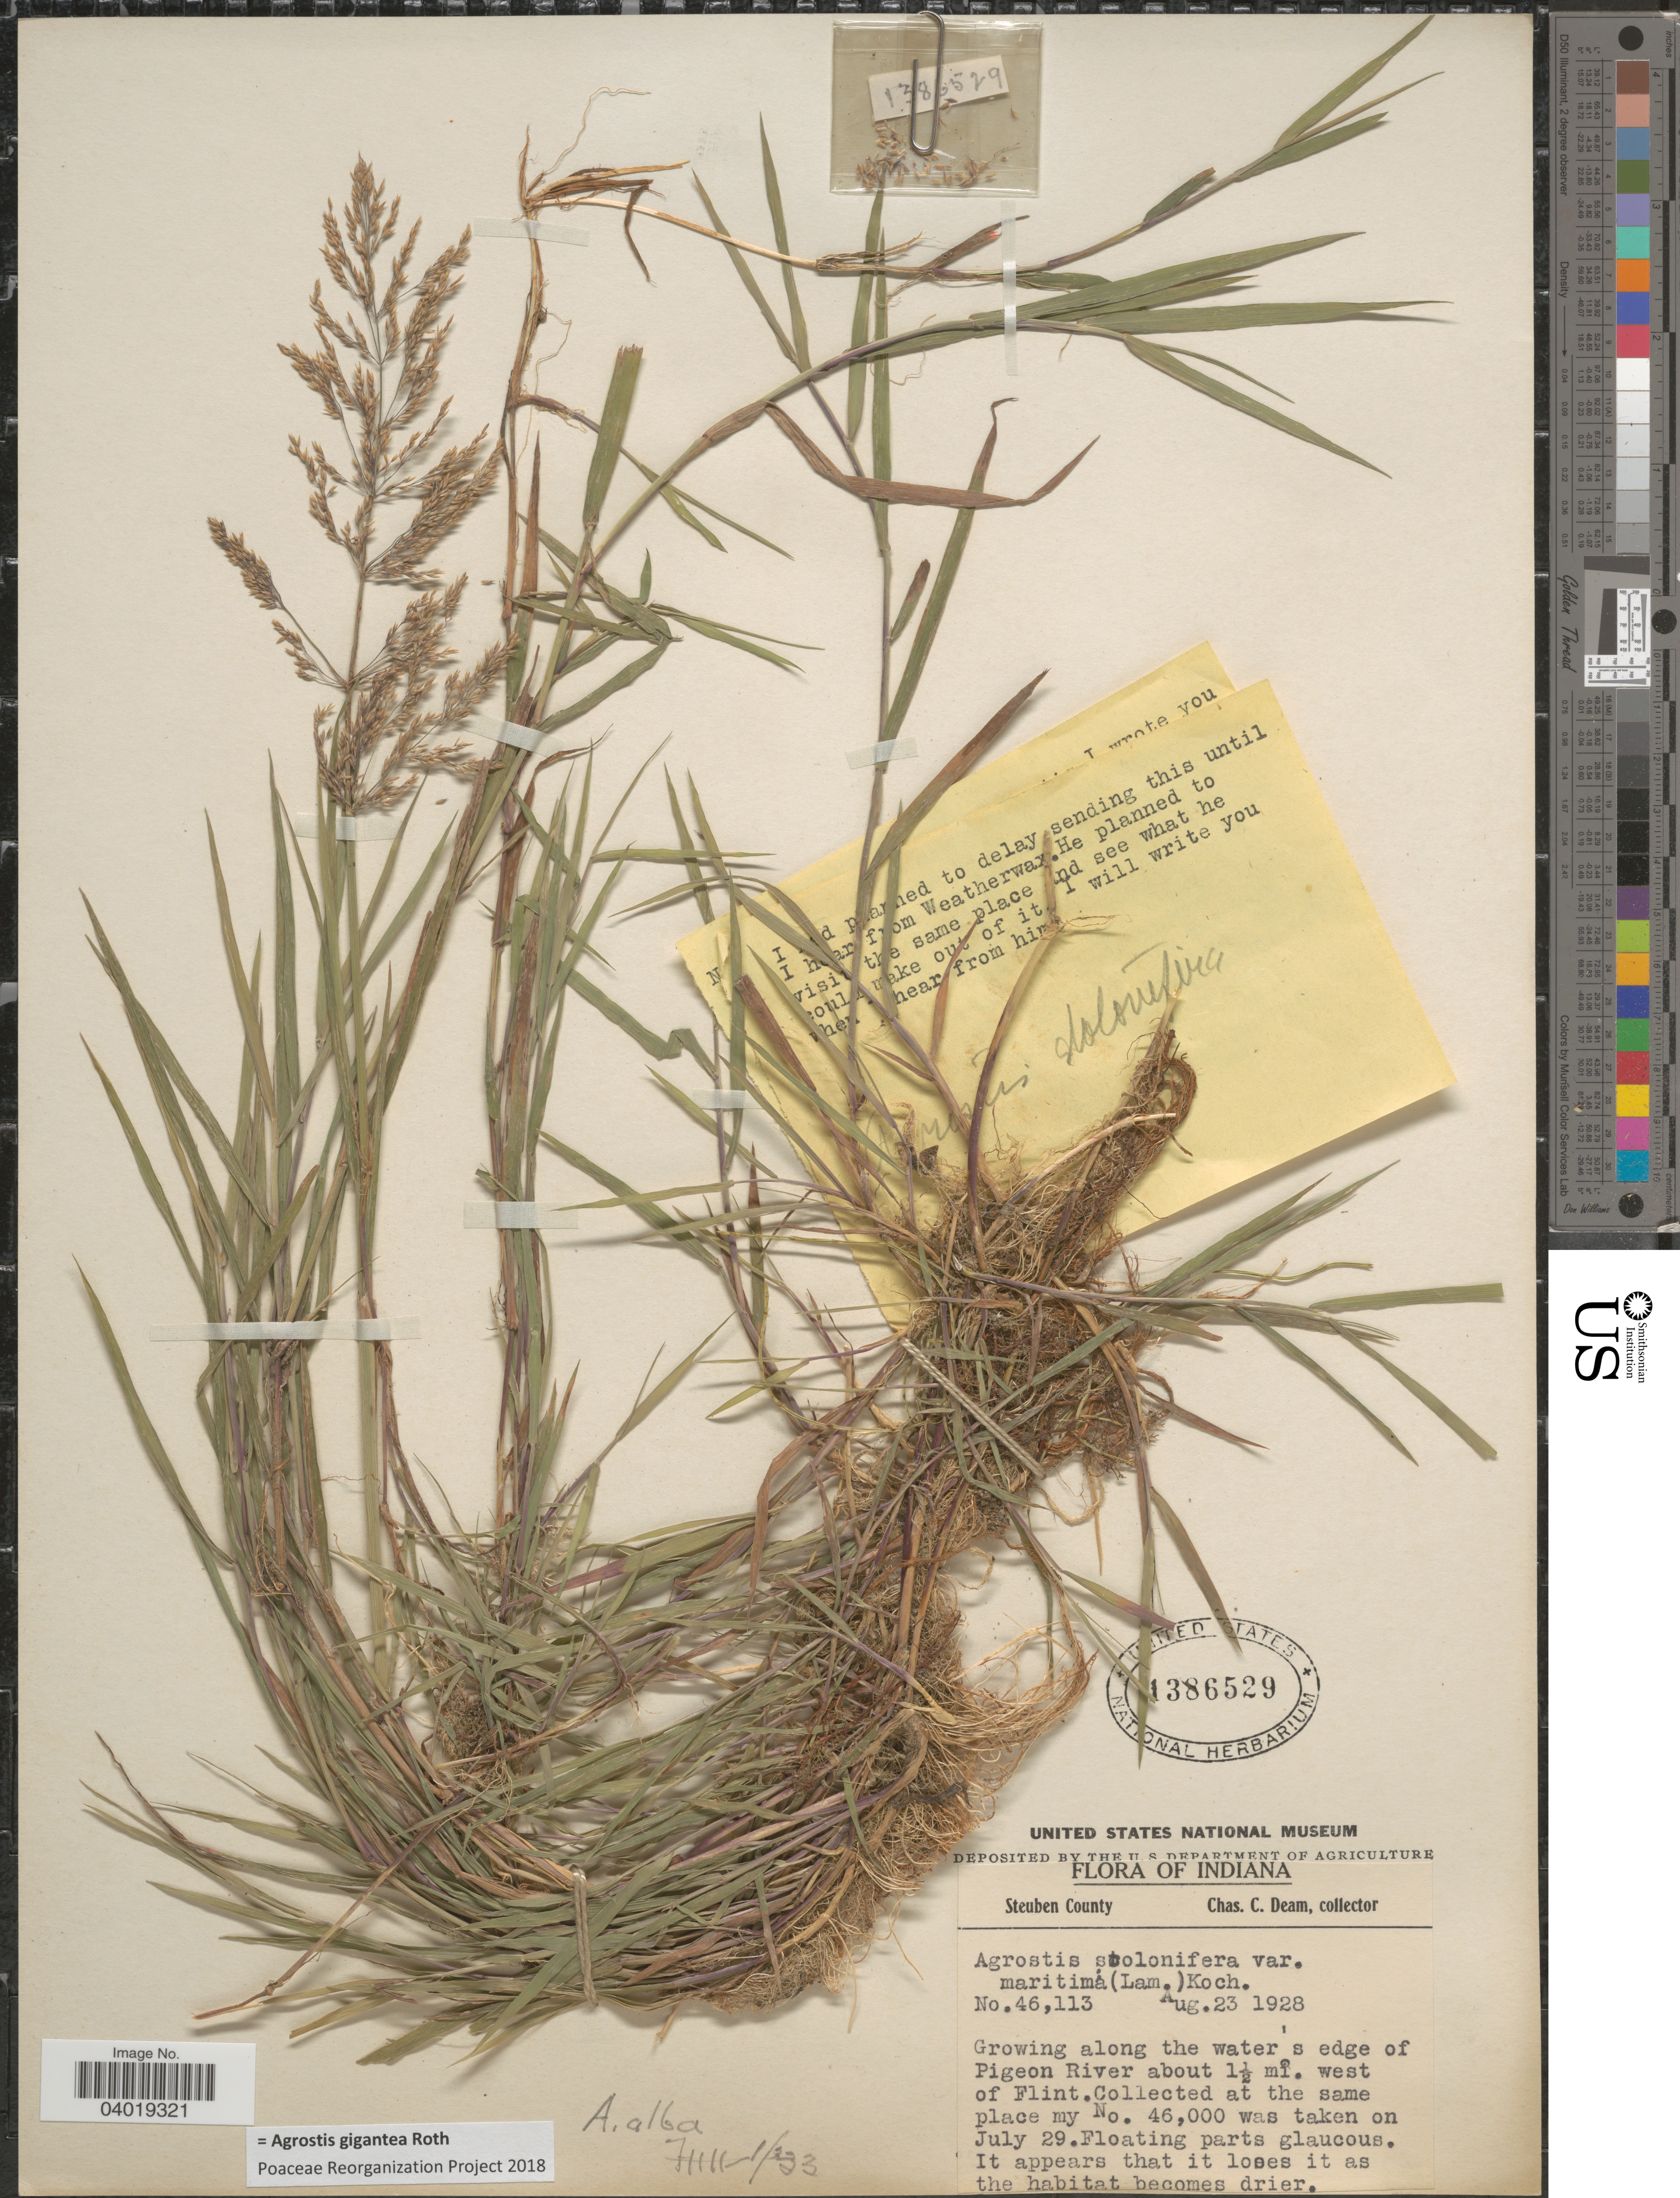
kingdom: Plantae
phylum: Tracheophyta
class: Liliopsida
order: Poales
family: Poaceae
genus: Agrostis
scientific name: Agrostis gigantea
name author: Roth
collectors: C. C. Deam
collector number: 46113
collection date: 1928-08-23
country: United States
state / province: Indiana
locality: Steuben County. Along the water's edge of Pigeon River about 1½ mi. west of Flint.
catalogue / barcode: US 1386529